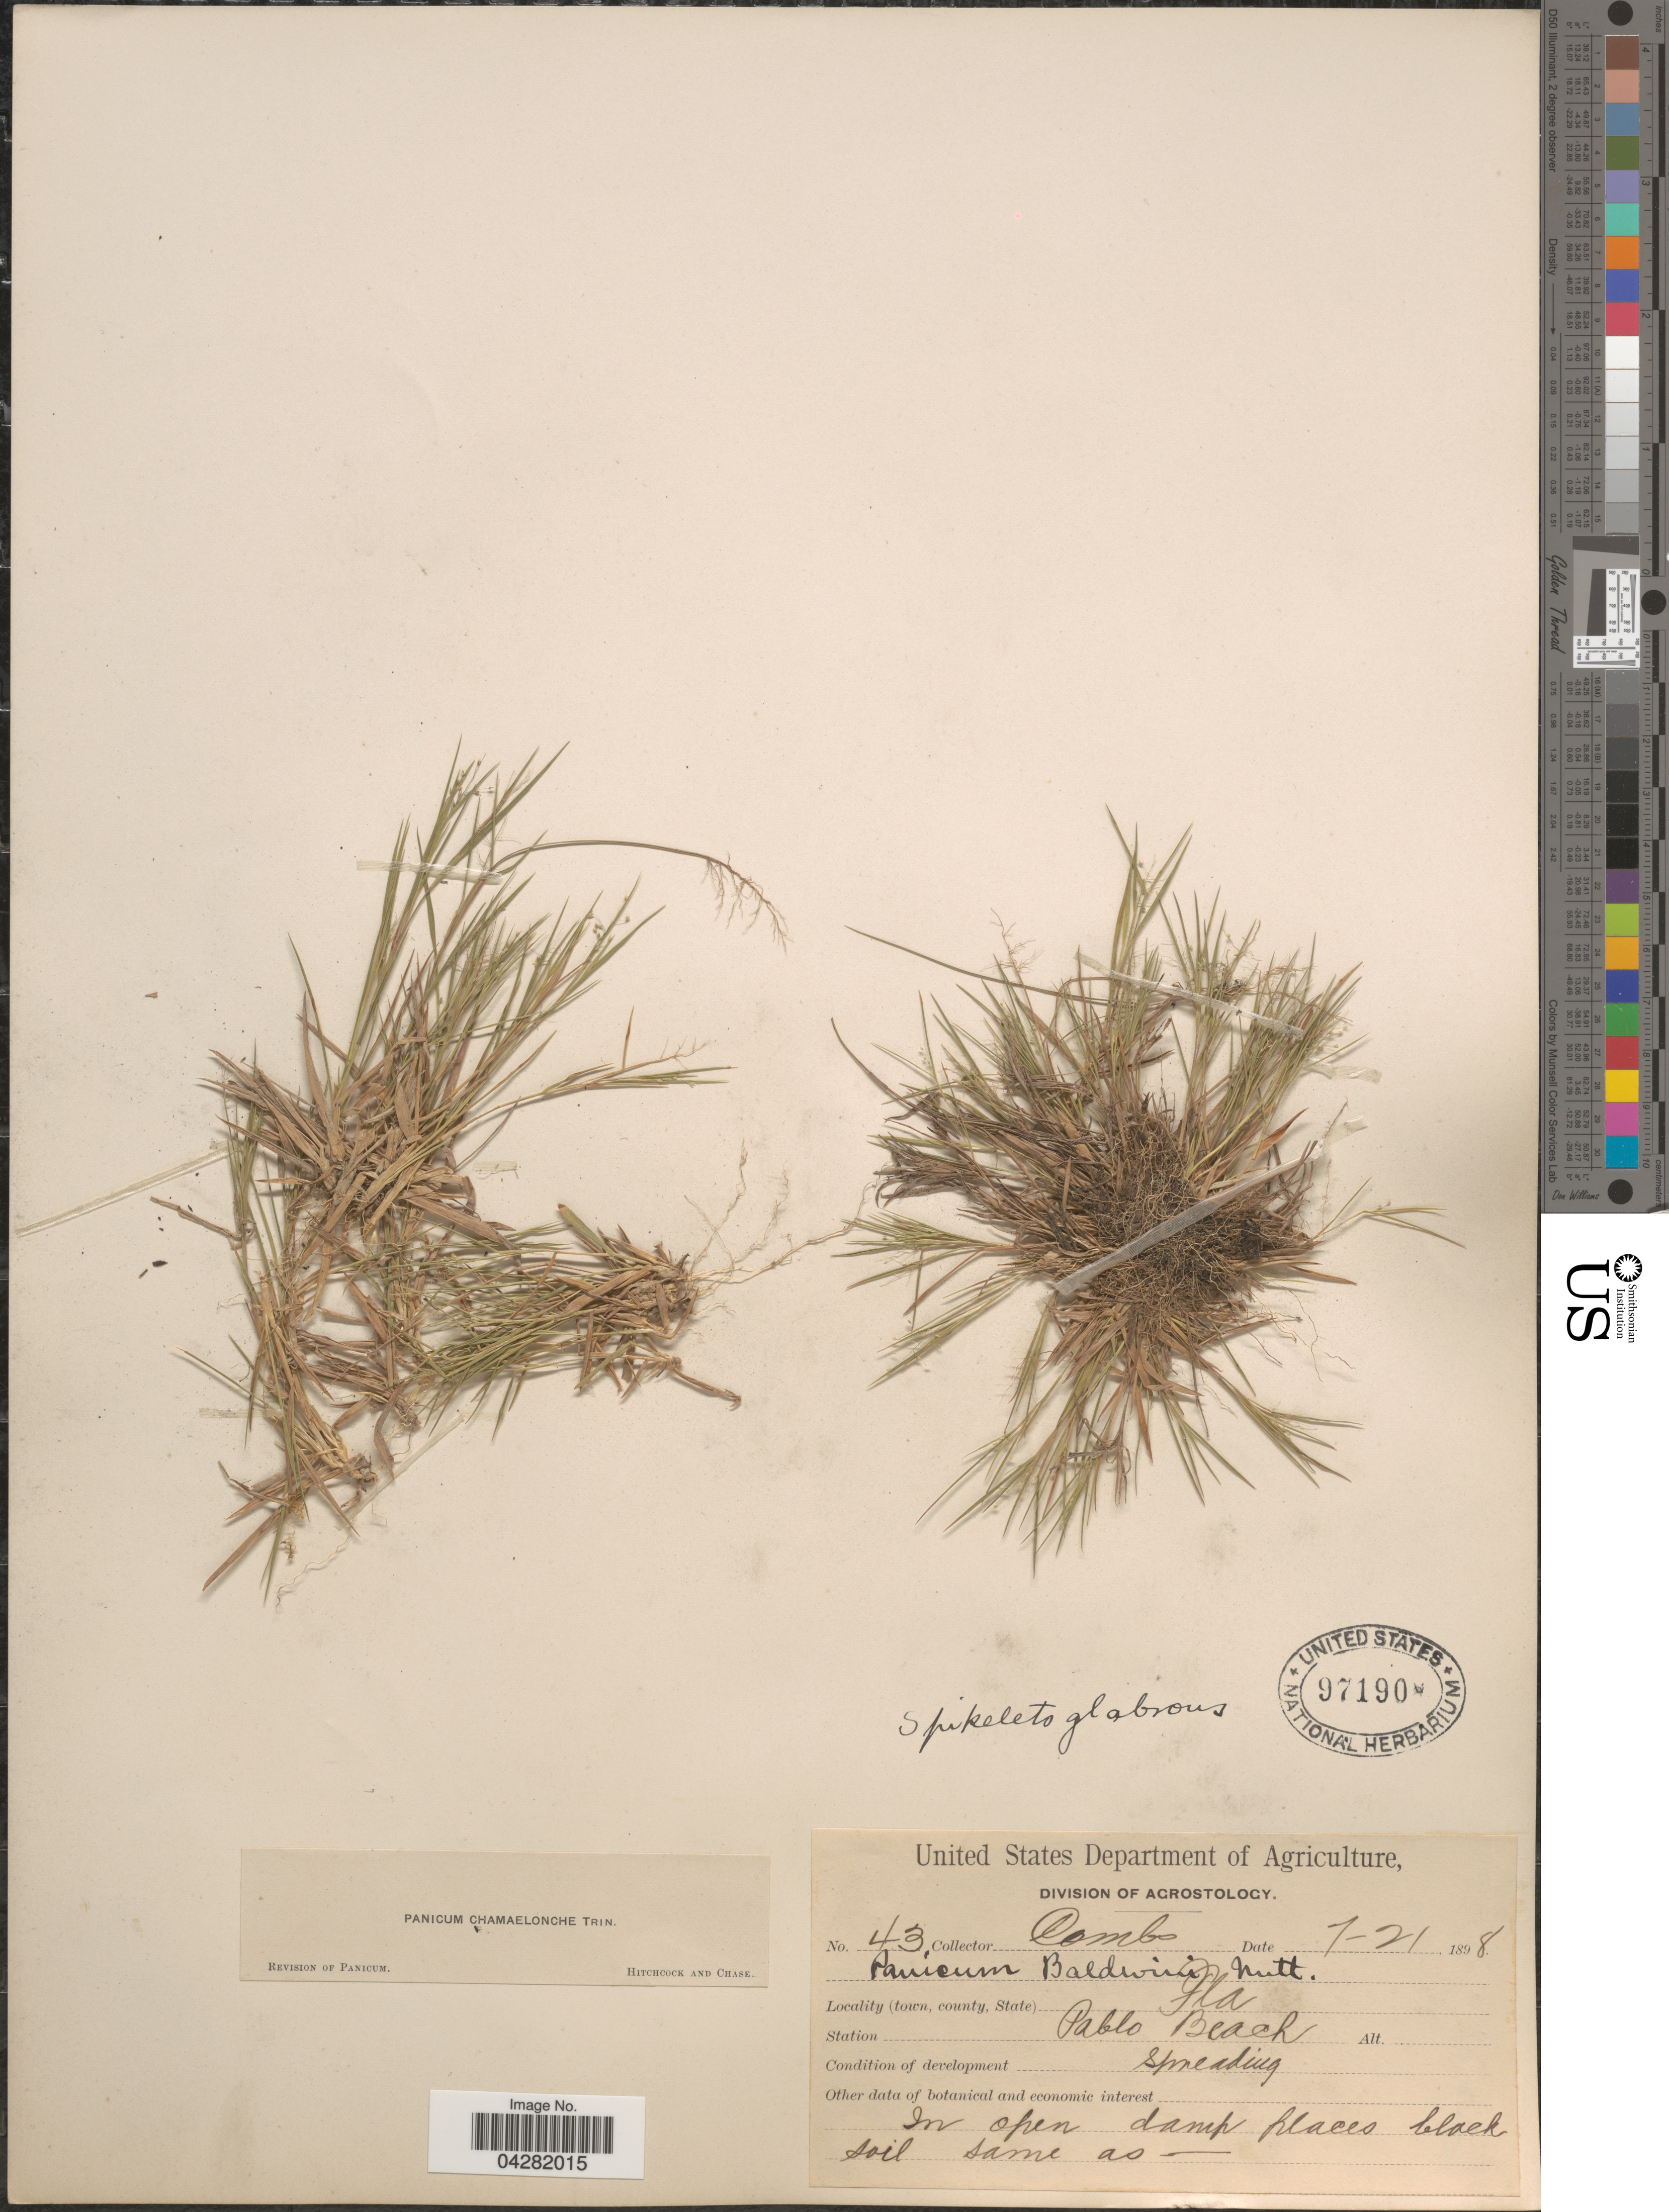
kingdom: Plantae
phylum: Tracheophyta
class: Liliopsida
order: Poales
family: Poaceae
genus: Dichanthelium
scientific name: Dichanthelium ensifolium var. ensifolium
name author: (Baldwin ex Elliot) Gould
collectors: -. Combs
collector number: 43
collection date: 1898-07-21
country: United States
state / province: Florida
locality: Pablo Beach.